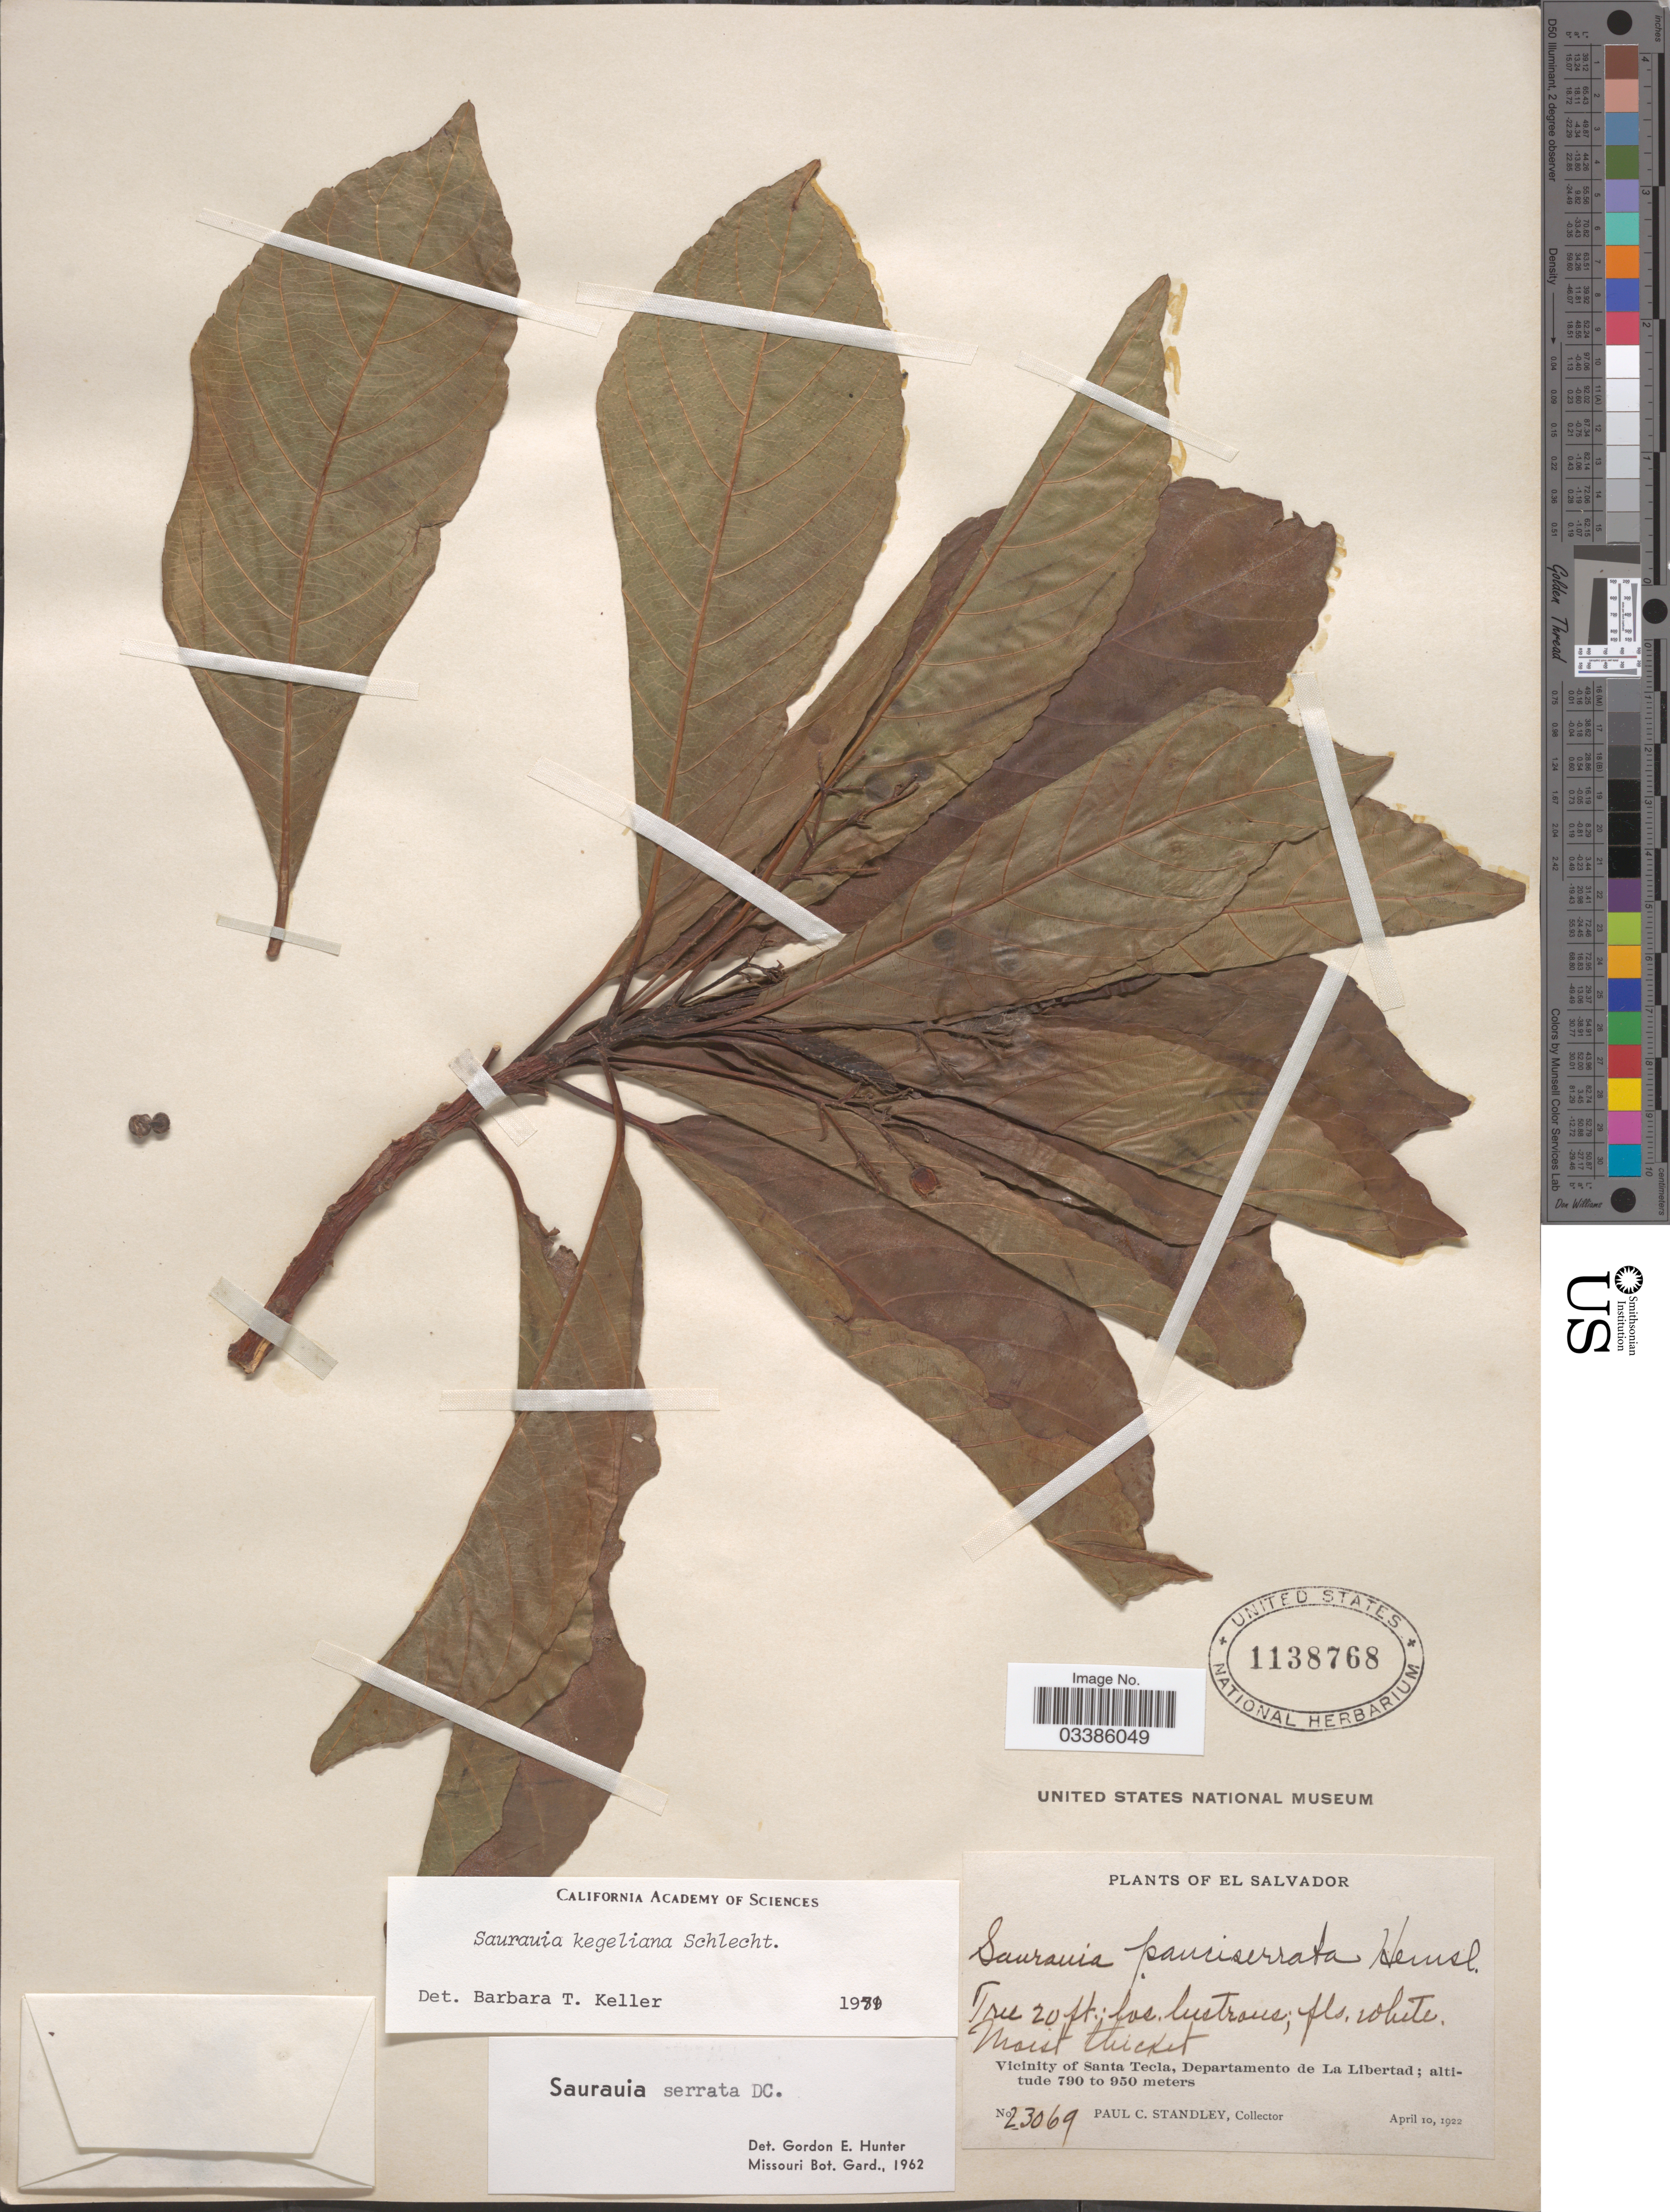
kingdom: Plantae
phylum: Tracheophyta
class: Magnoliopsida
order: Ericales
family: Actinidiaceae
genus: Saurauia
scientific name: Saurauia kegeliana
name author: Schltdl.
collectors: P. C. Standley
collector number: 23069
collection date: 1922-04-10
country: El Salvador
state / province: La Libertad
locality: Vicinity of Santa Tecla, Departamento de La Libertad.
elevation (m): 790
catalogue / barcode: US 1138768